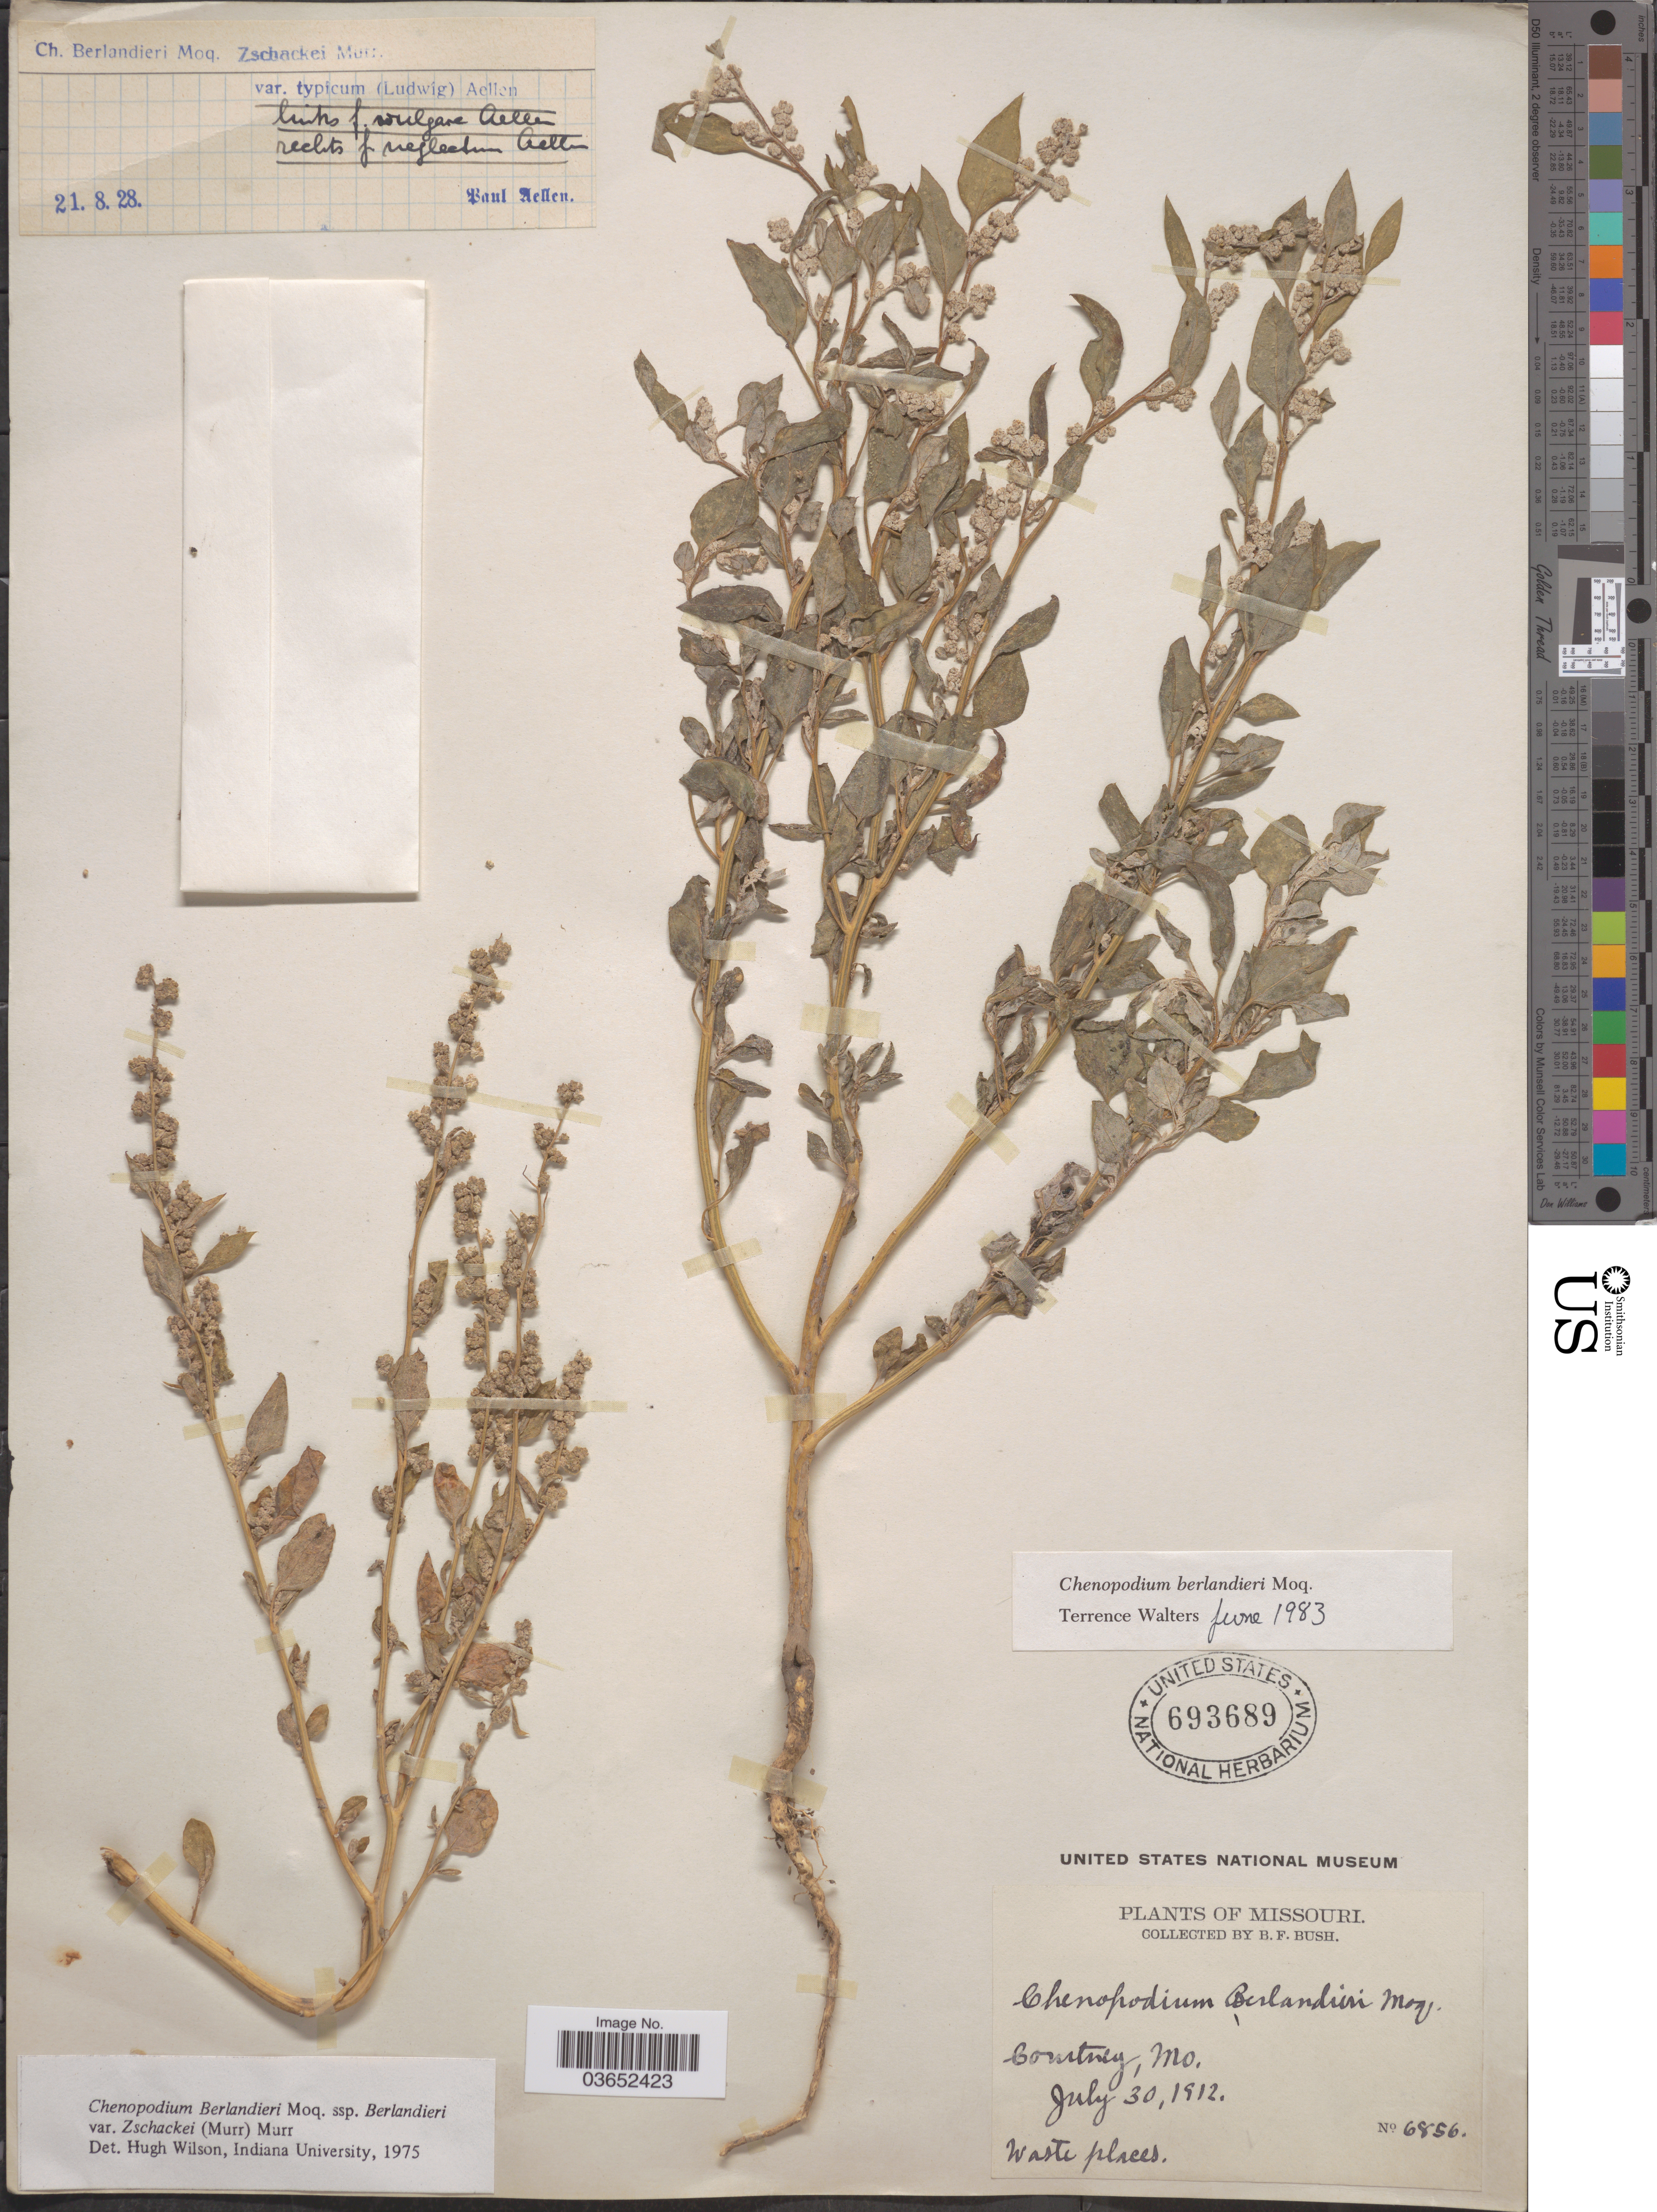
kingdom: Plantae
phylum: Tracheophyta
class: Magnoliopsida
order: Caryophyllales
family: Amaranthaceae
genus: Chenopodium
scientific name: Chenopodium berlandieri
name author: Moq.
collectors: B. F. Bush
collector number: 6856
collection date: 1912-07-30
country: United States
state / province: Missouri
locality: Courtney.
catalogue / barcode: US 693689